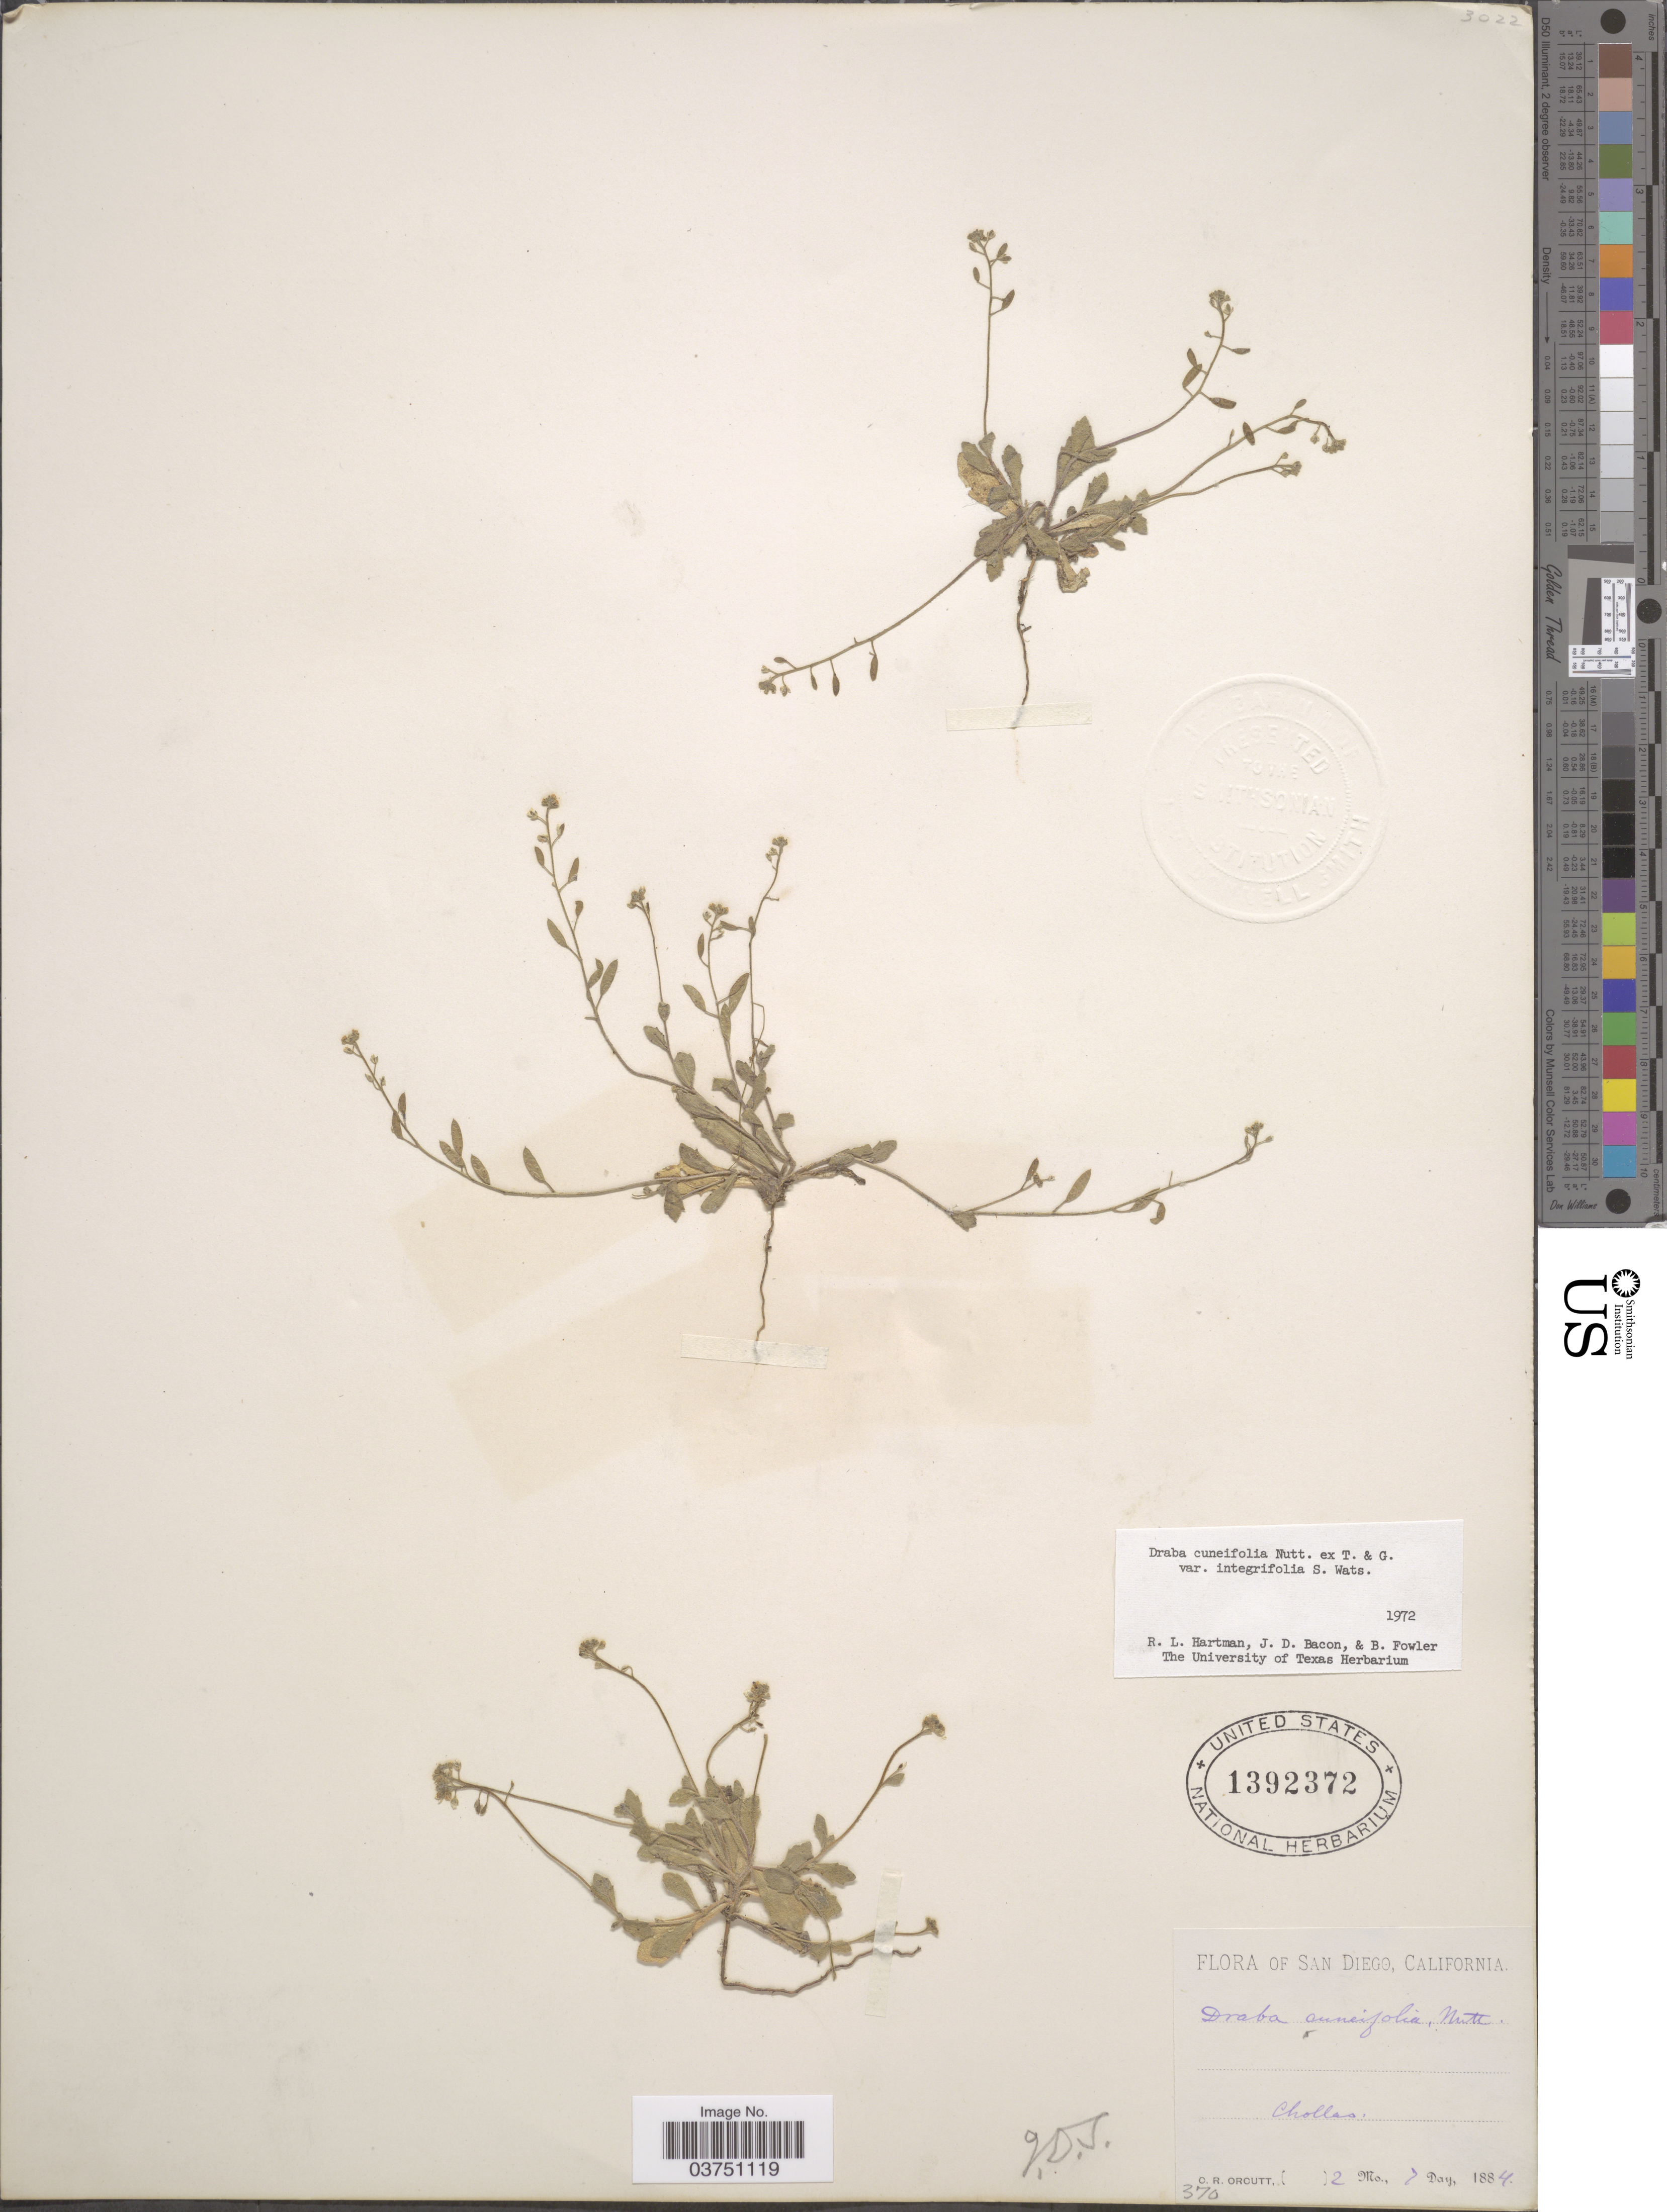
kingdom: Plantae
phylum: Tracheophyta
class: Magnoliopsida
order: Brassicales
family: Brassicaceae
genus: Draba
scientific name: Draba cuneifolia var. integrifolia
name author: S. Watson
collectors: C. R. Orcutt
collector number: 370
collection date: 1884-02-07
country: United States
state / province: California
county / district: San Diego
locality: San Diego. Chollas.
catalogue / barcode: US 1392372